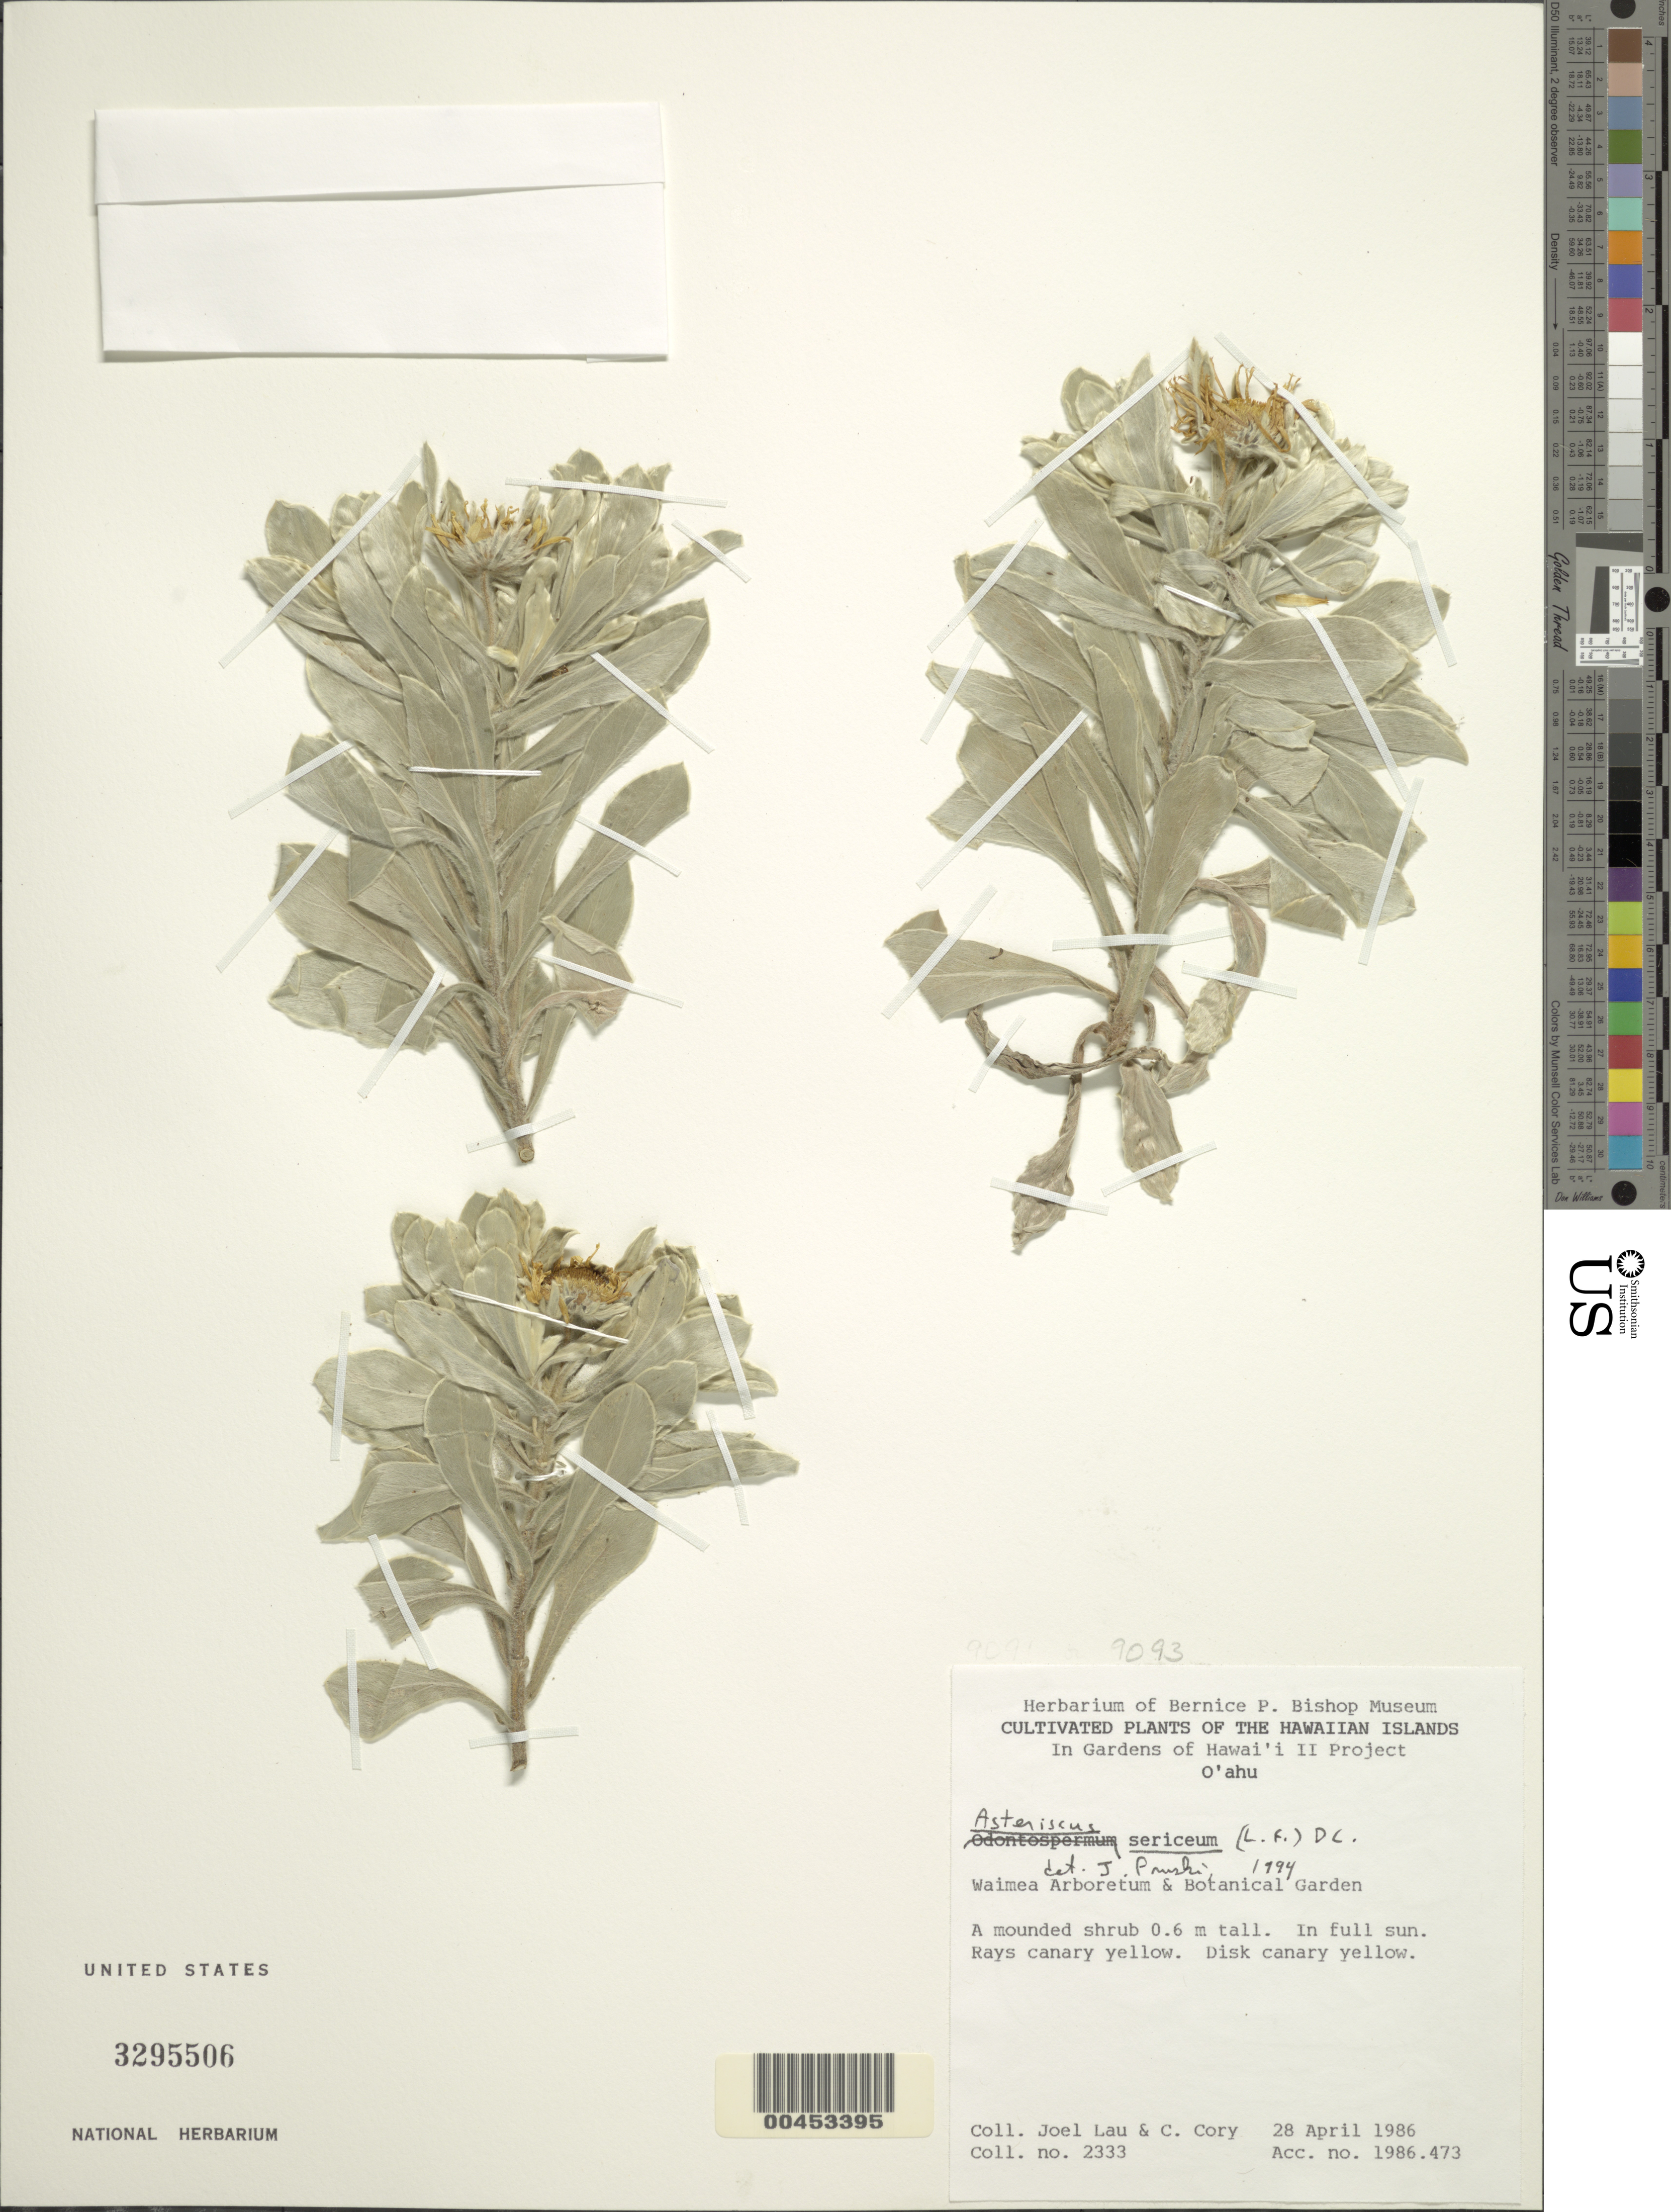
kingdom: Plantae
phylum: Tracheophyta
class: Magnoliopsida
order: Asterales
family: Asteraceae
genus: Asteriscus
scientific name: Asteriscus sericeus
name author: (L. f.) DC.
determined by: Pruski, J. F.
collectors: J. Lau & C. Cory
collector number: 2333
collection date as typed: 28 Apr 1986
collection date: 1986-04-28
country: United States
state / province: Hawaii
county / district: Honolulu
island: Oahu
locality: Waimea Arboretum & Botanical Garden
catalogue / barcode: US 3295506